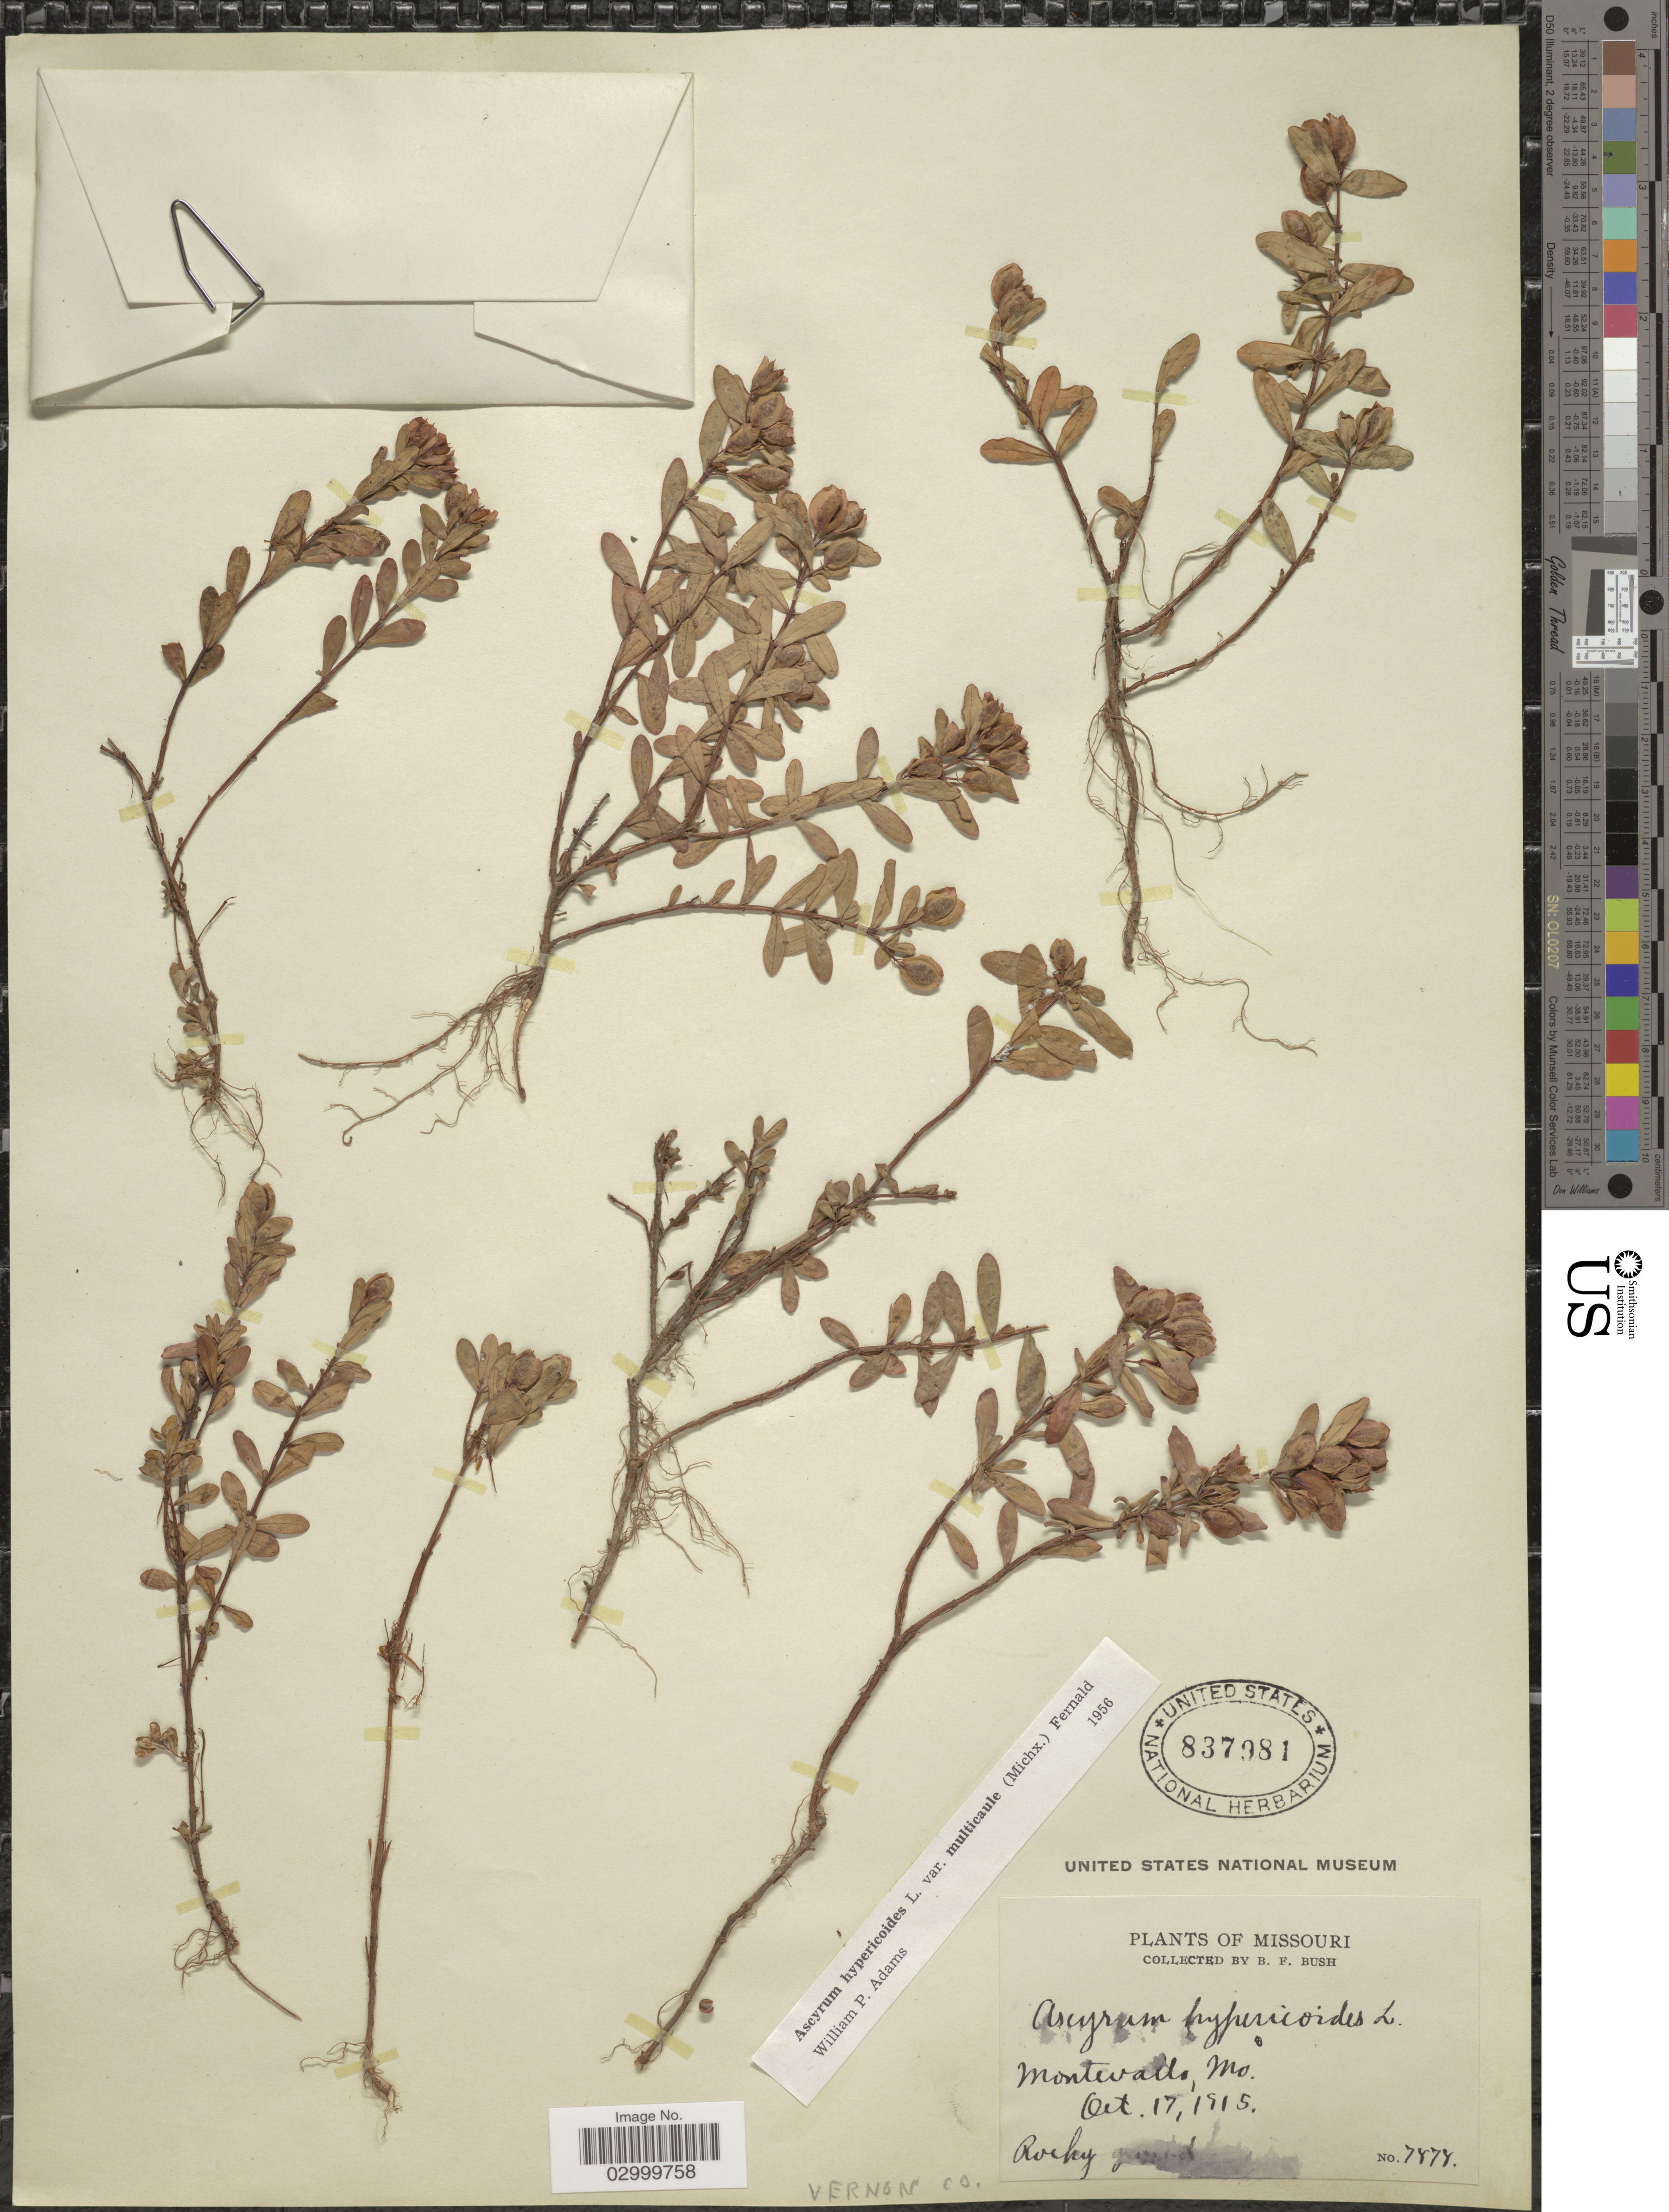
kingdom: Plantae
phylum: Tracheophyta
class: Magnoliopsida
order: Malpighiales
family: Hypericaceae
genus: Hypericum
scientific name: Hypericum stragulum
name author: W.P. Adams & N. Robson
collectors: B. F. Bush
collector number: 7878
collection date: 1915-10-17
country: United States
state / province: Missouri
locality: Montevallo, Vernon Co.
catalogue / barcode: US 837981